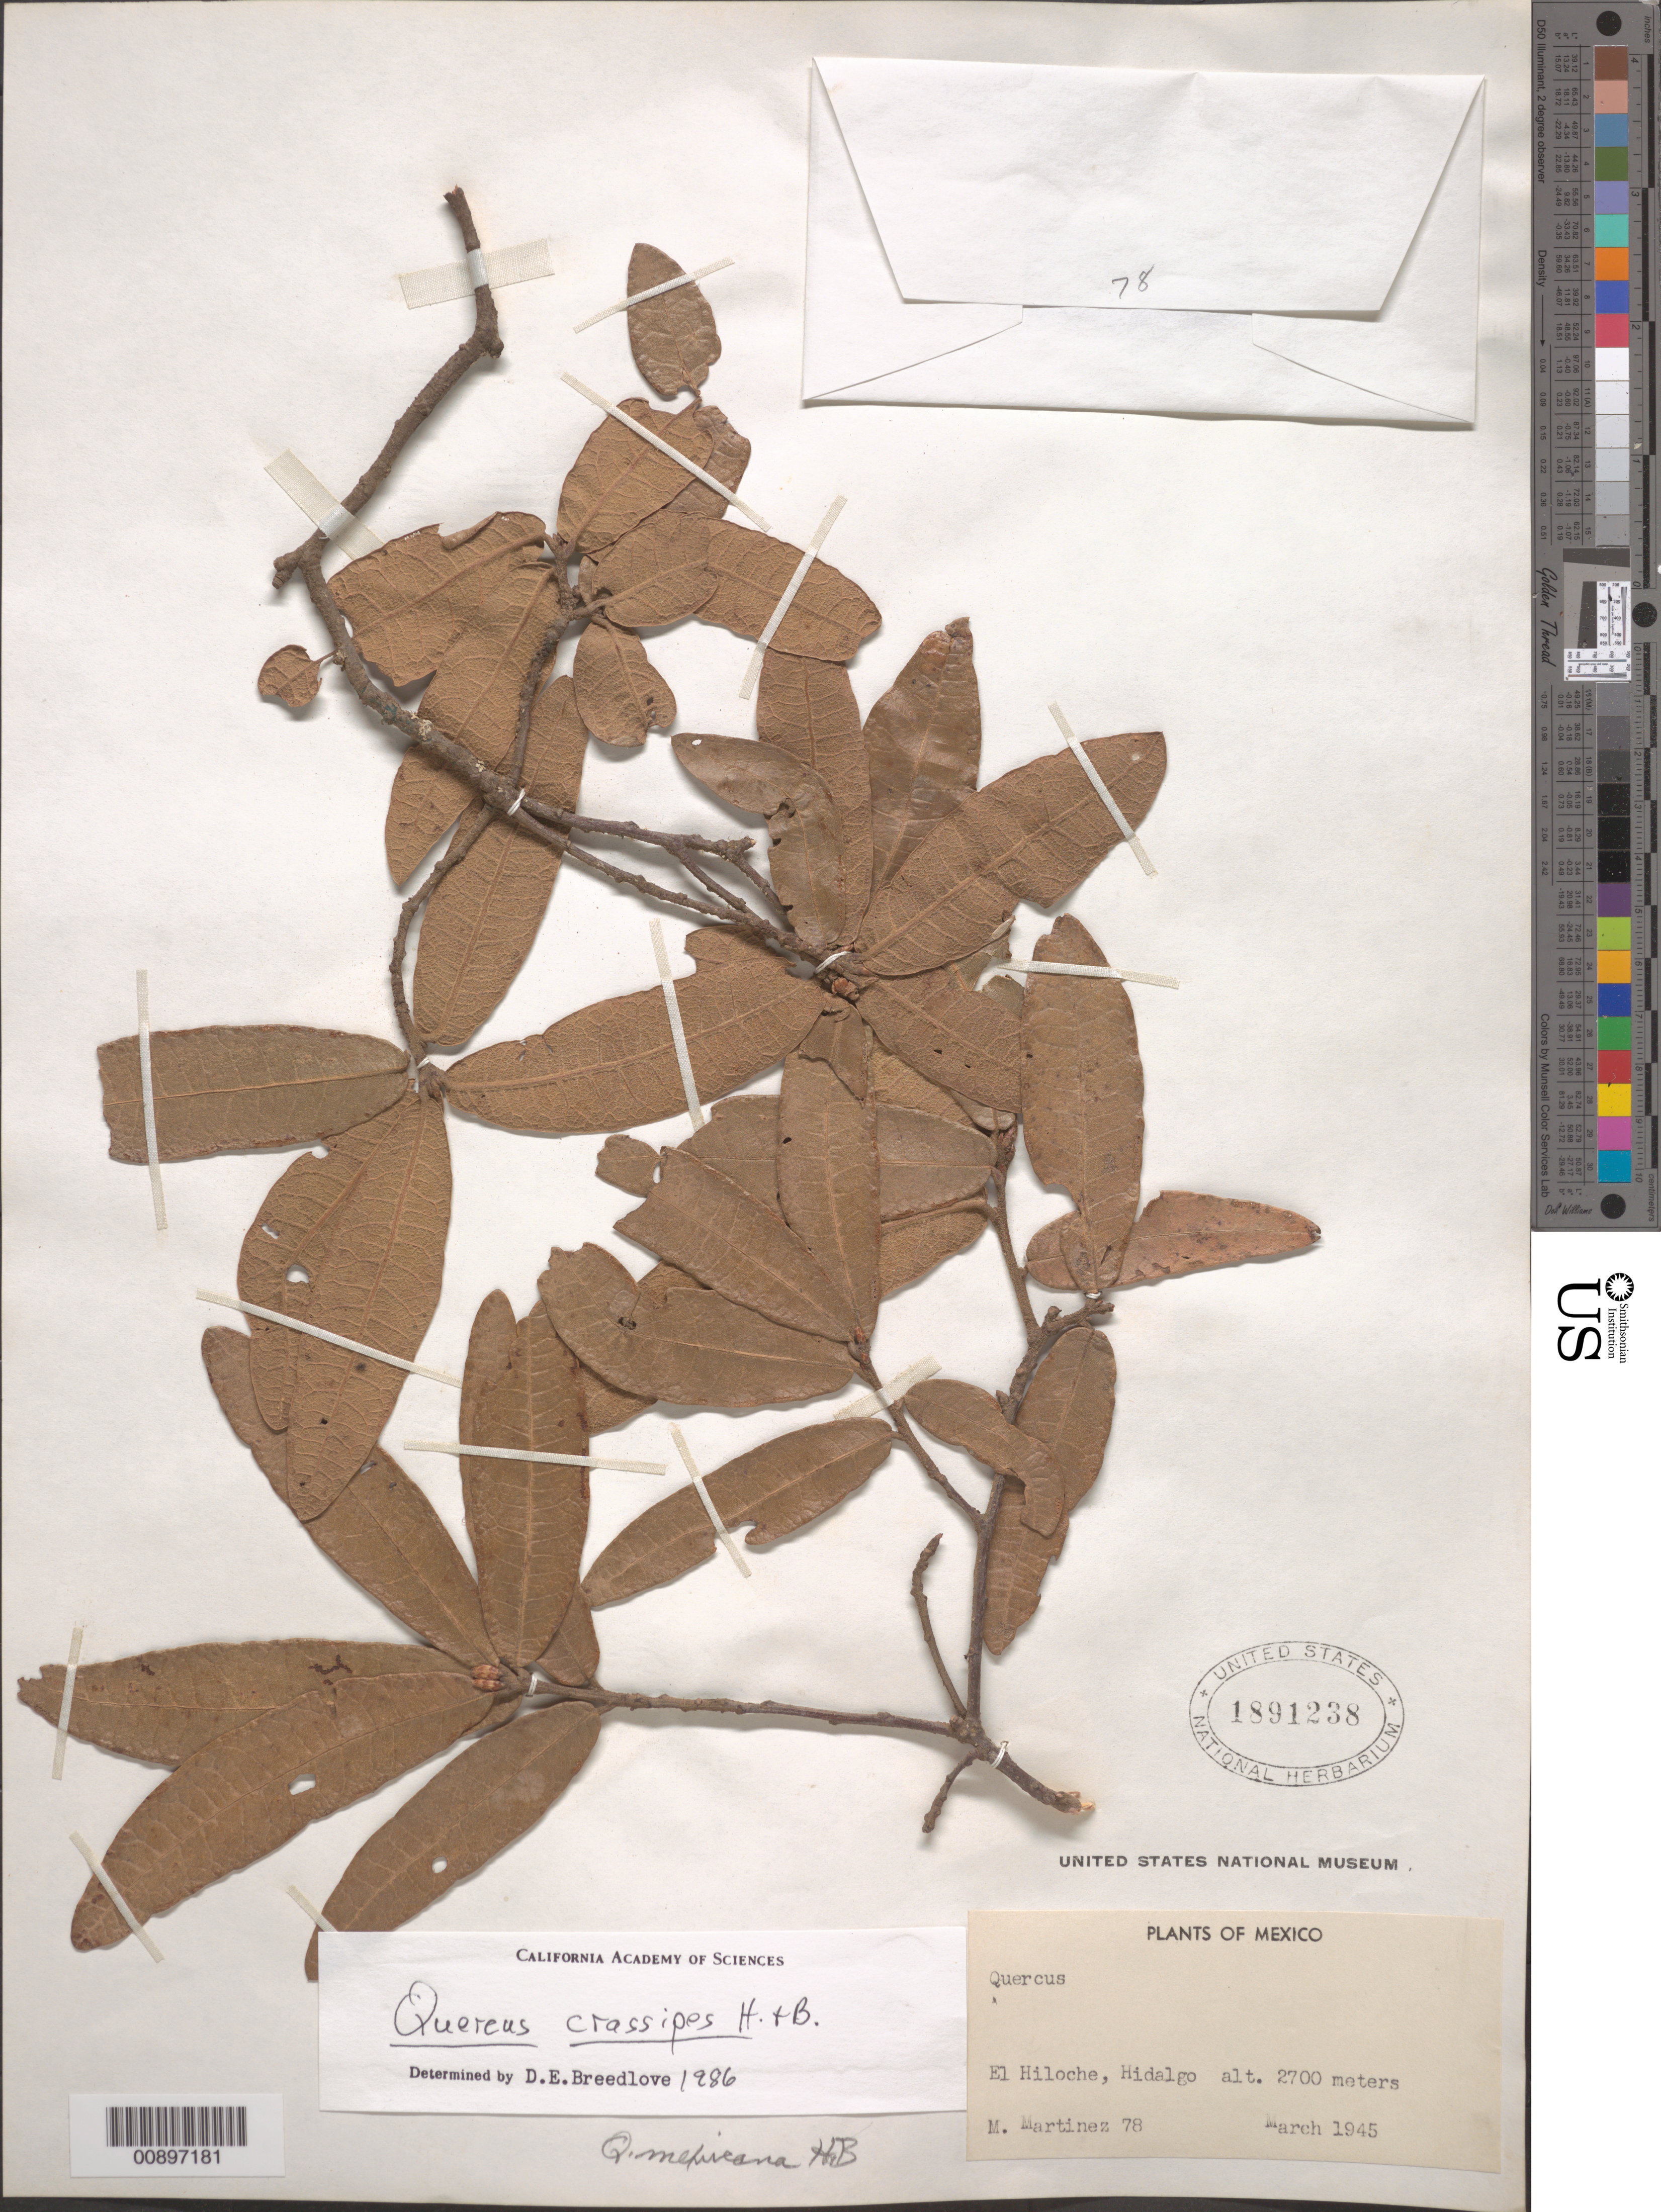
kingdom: Plantae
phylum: Tracheophyta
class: Magnoliopsida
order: Fagales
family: Fagaceae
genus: Quercus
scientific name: Quercus crassipes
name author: Humb. & Bonpl.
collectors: M. Martinez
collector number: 78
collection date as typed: Mar 1945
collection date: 1945-03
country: Mexico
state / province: Hidalgo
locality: El Hiloche, Hidalgo.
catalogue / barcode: US 1891238